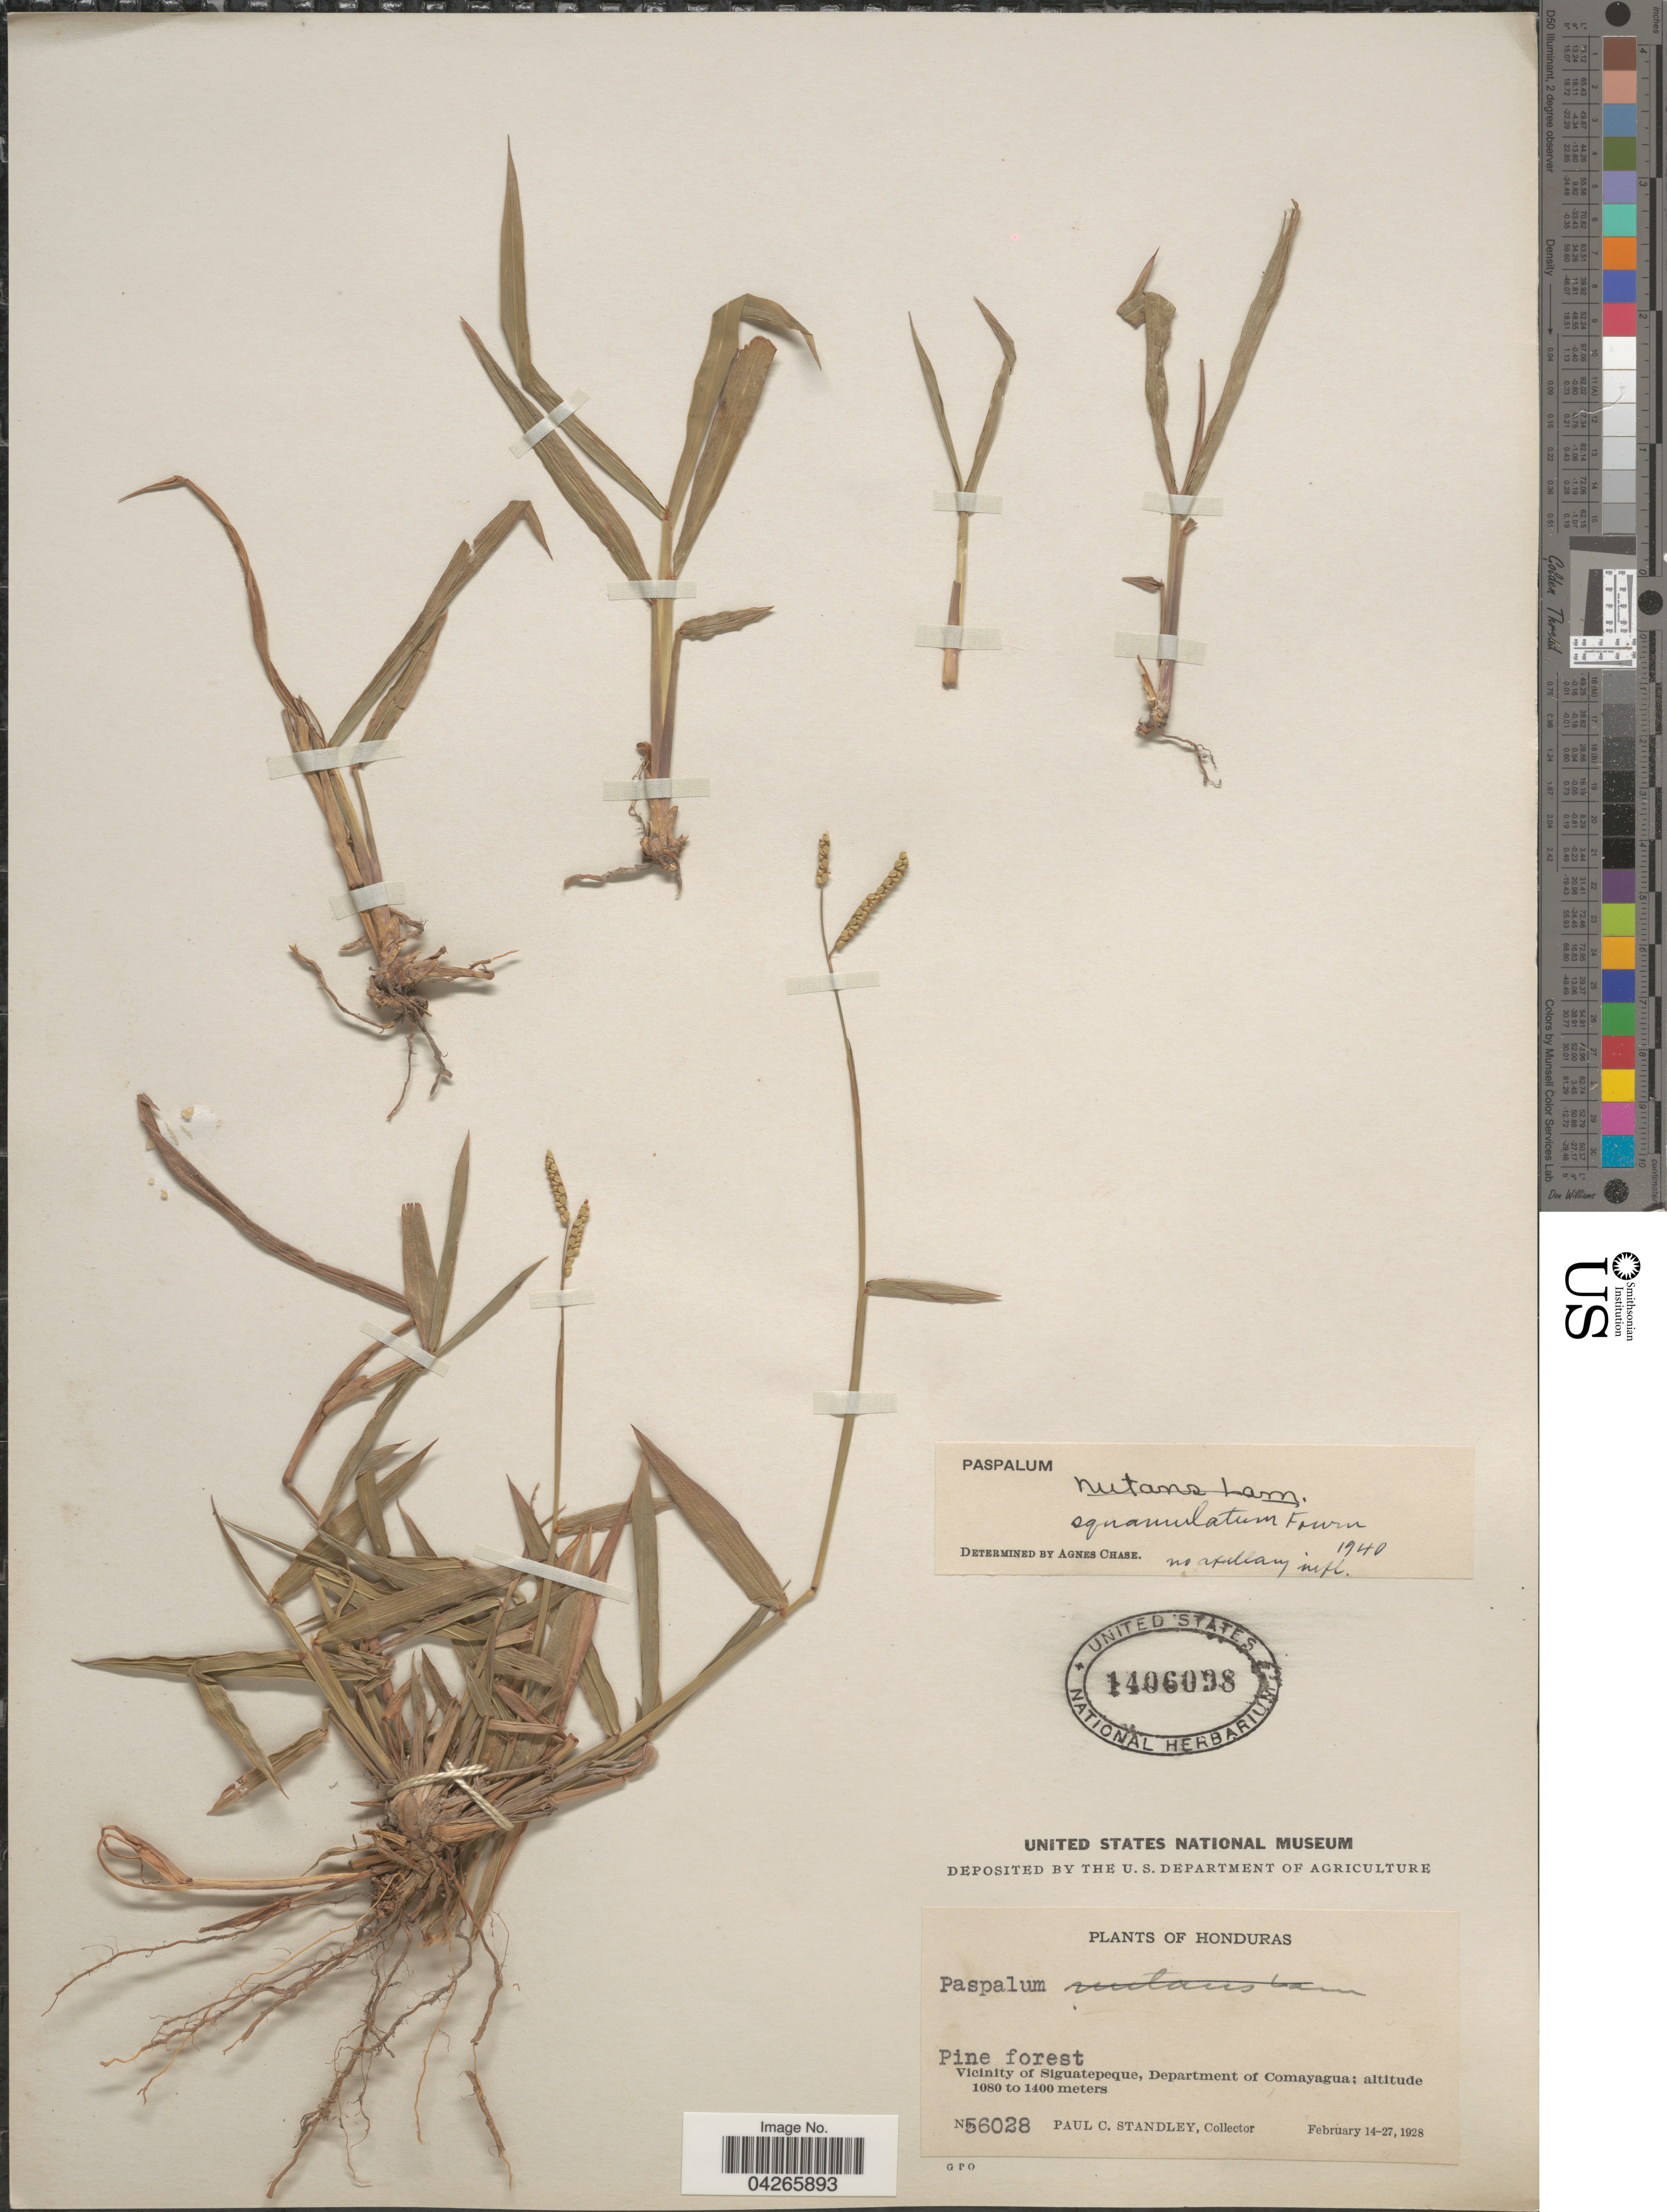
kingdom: Plantae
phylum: Tracheophyta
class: Liliopsida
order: Poales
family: Poaceae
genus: Paspalum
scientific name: Paspalum squamulatum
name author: E. Fourn.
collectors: P. C. Standley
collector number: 56028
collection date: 1928-02-14/1928-02-27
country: Honduras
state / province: Comayagua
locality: Vicinity of Siguatepeque, Department of Comayagua.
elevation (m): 1080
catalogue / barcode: US 1406098